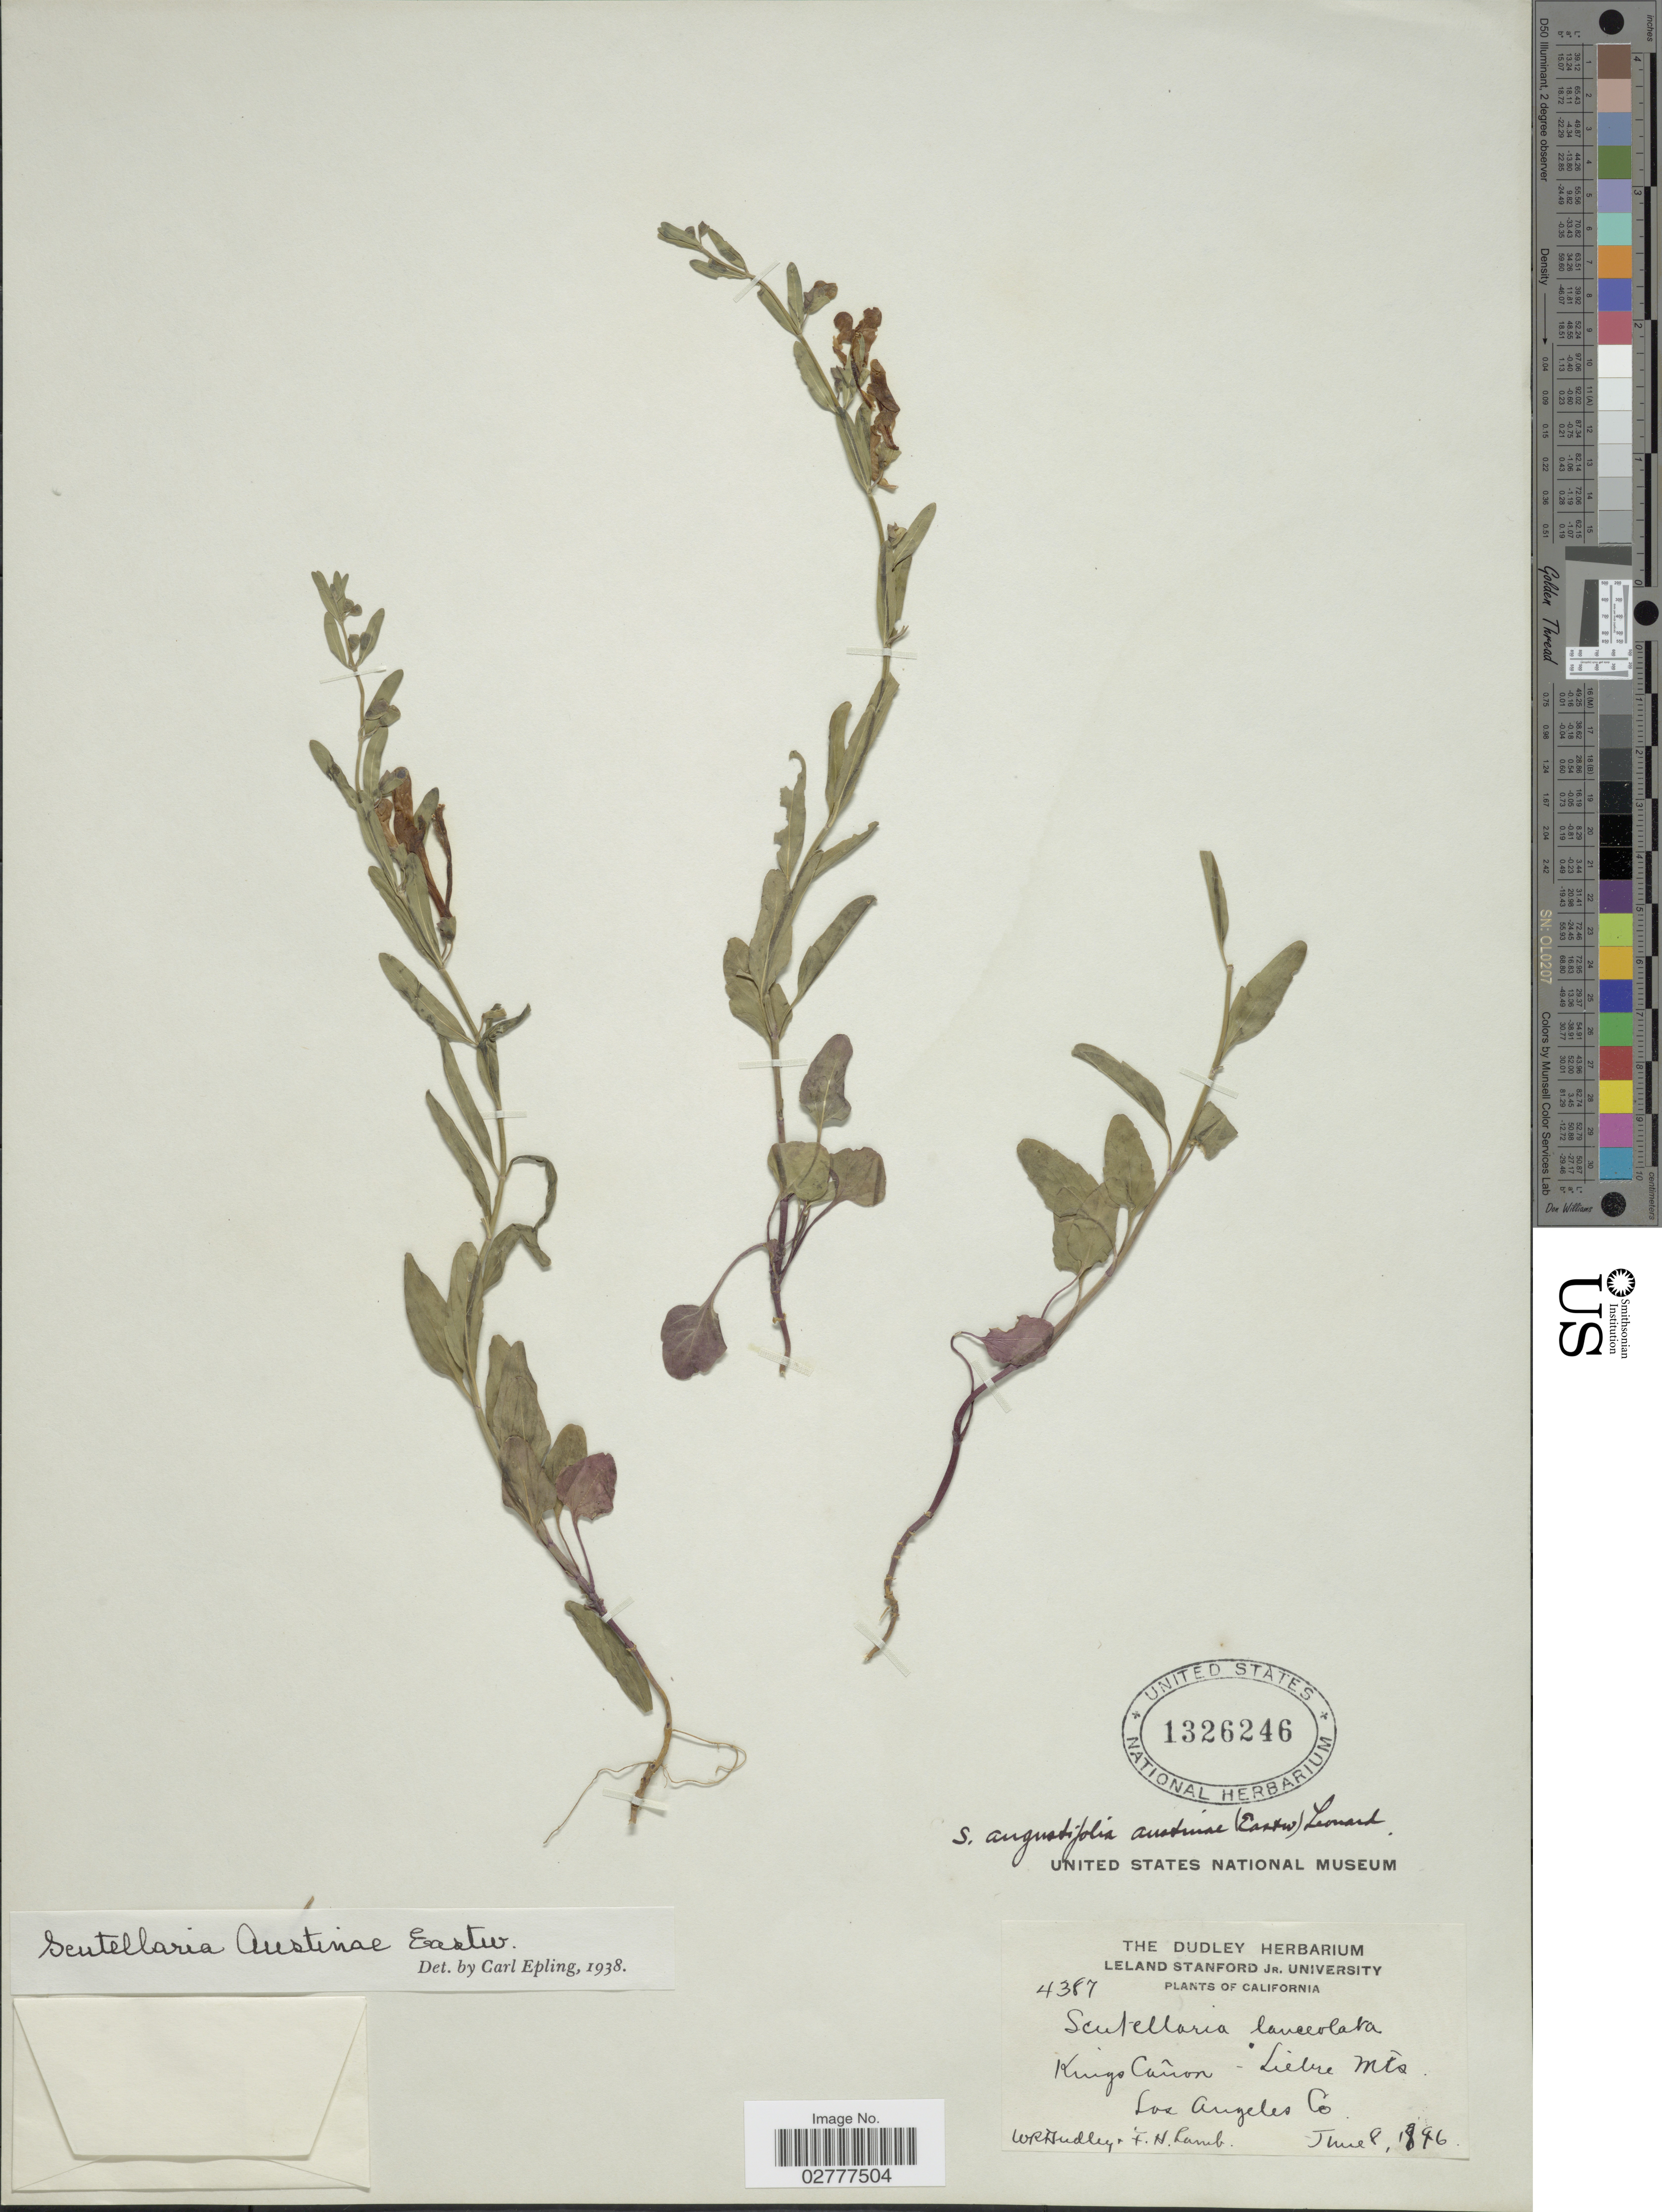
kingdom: Plantae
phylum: Tracheophyta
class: Magnoliopsida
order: Lamiales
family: Lamiaceae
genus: Scutellaria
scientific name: Scutellaria austinae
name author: Eastw.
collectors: W. Dudley & F. H. Lamb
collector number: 4387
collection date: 1896-06-08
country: United States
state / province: California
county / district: Los Angeles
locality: Kings Cañon-Liebre Mts., Los Angeles Co.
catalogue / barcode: US 1326246